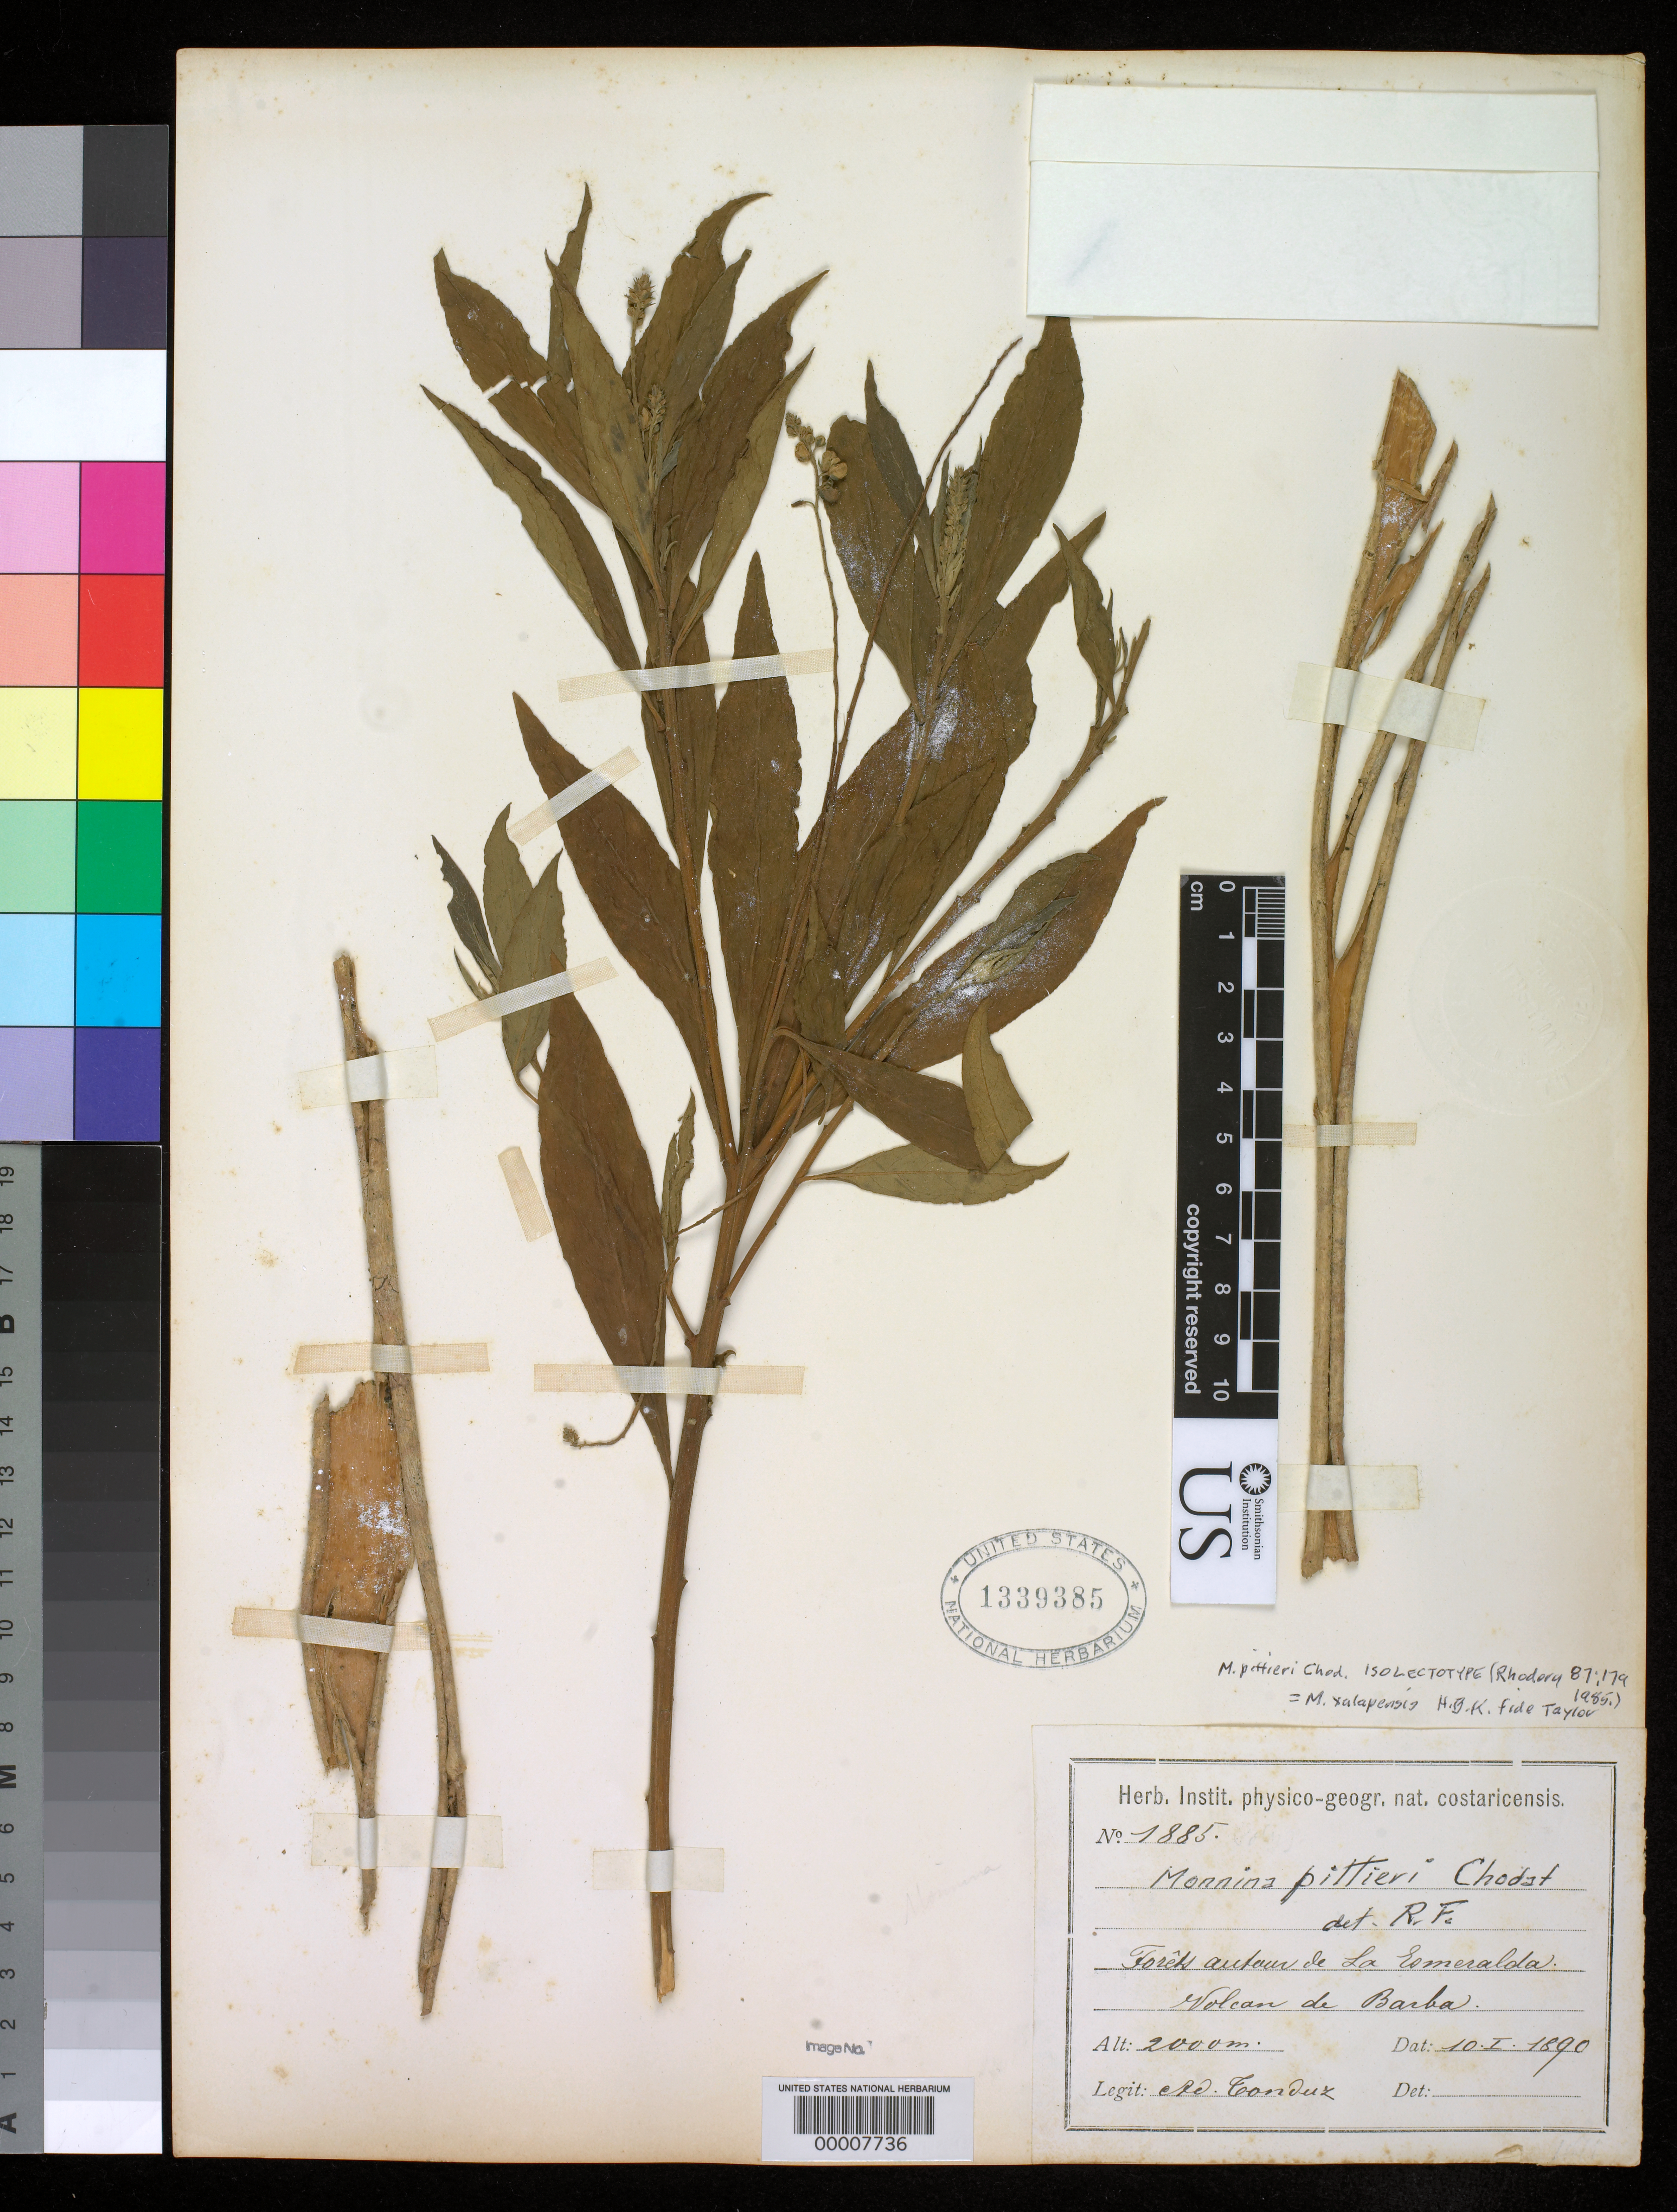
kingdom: Plantae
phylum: Tracheophyta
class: Magnoliopsida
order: Fabales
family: Polygalaceae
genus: Monnina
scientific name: Monnina pittieri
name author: Chodat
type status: Isolectotype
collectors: A. Tonduz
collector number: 1885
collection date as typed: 10 Jan 1890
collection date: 1890-01-10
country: Costa Rica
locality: Forêts autour de La Esmeralda. Volcan de Barba.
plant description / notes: Currently accepted name as cited by C.M. Taylor.; Specimen ex John Donnell Smith herbarium.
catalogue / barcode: US 1339385